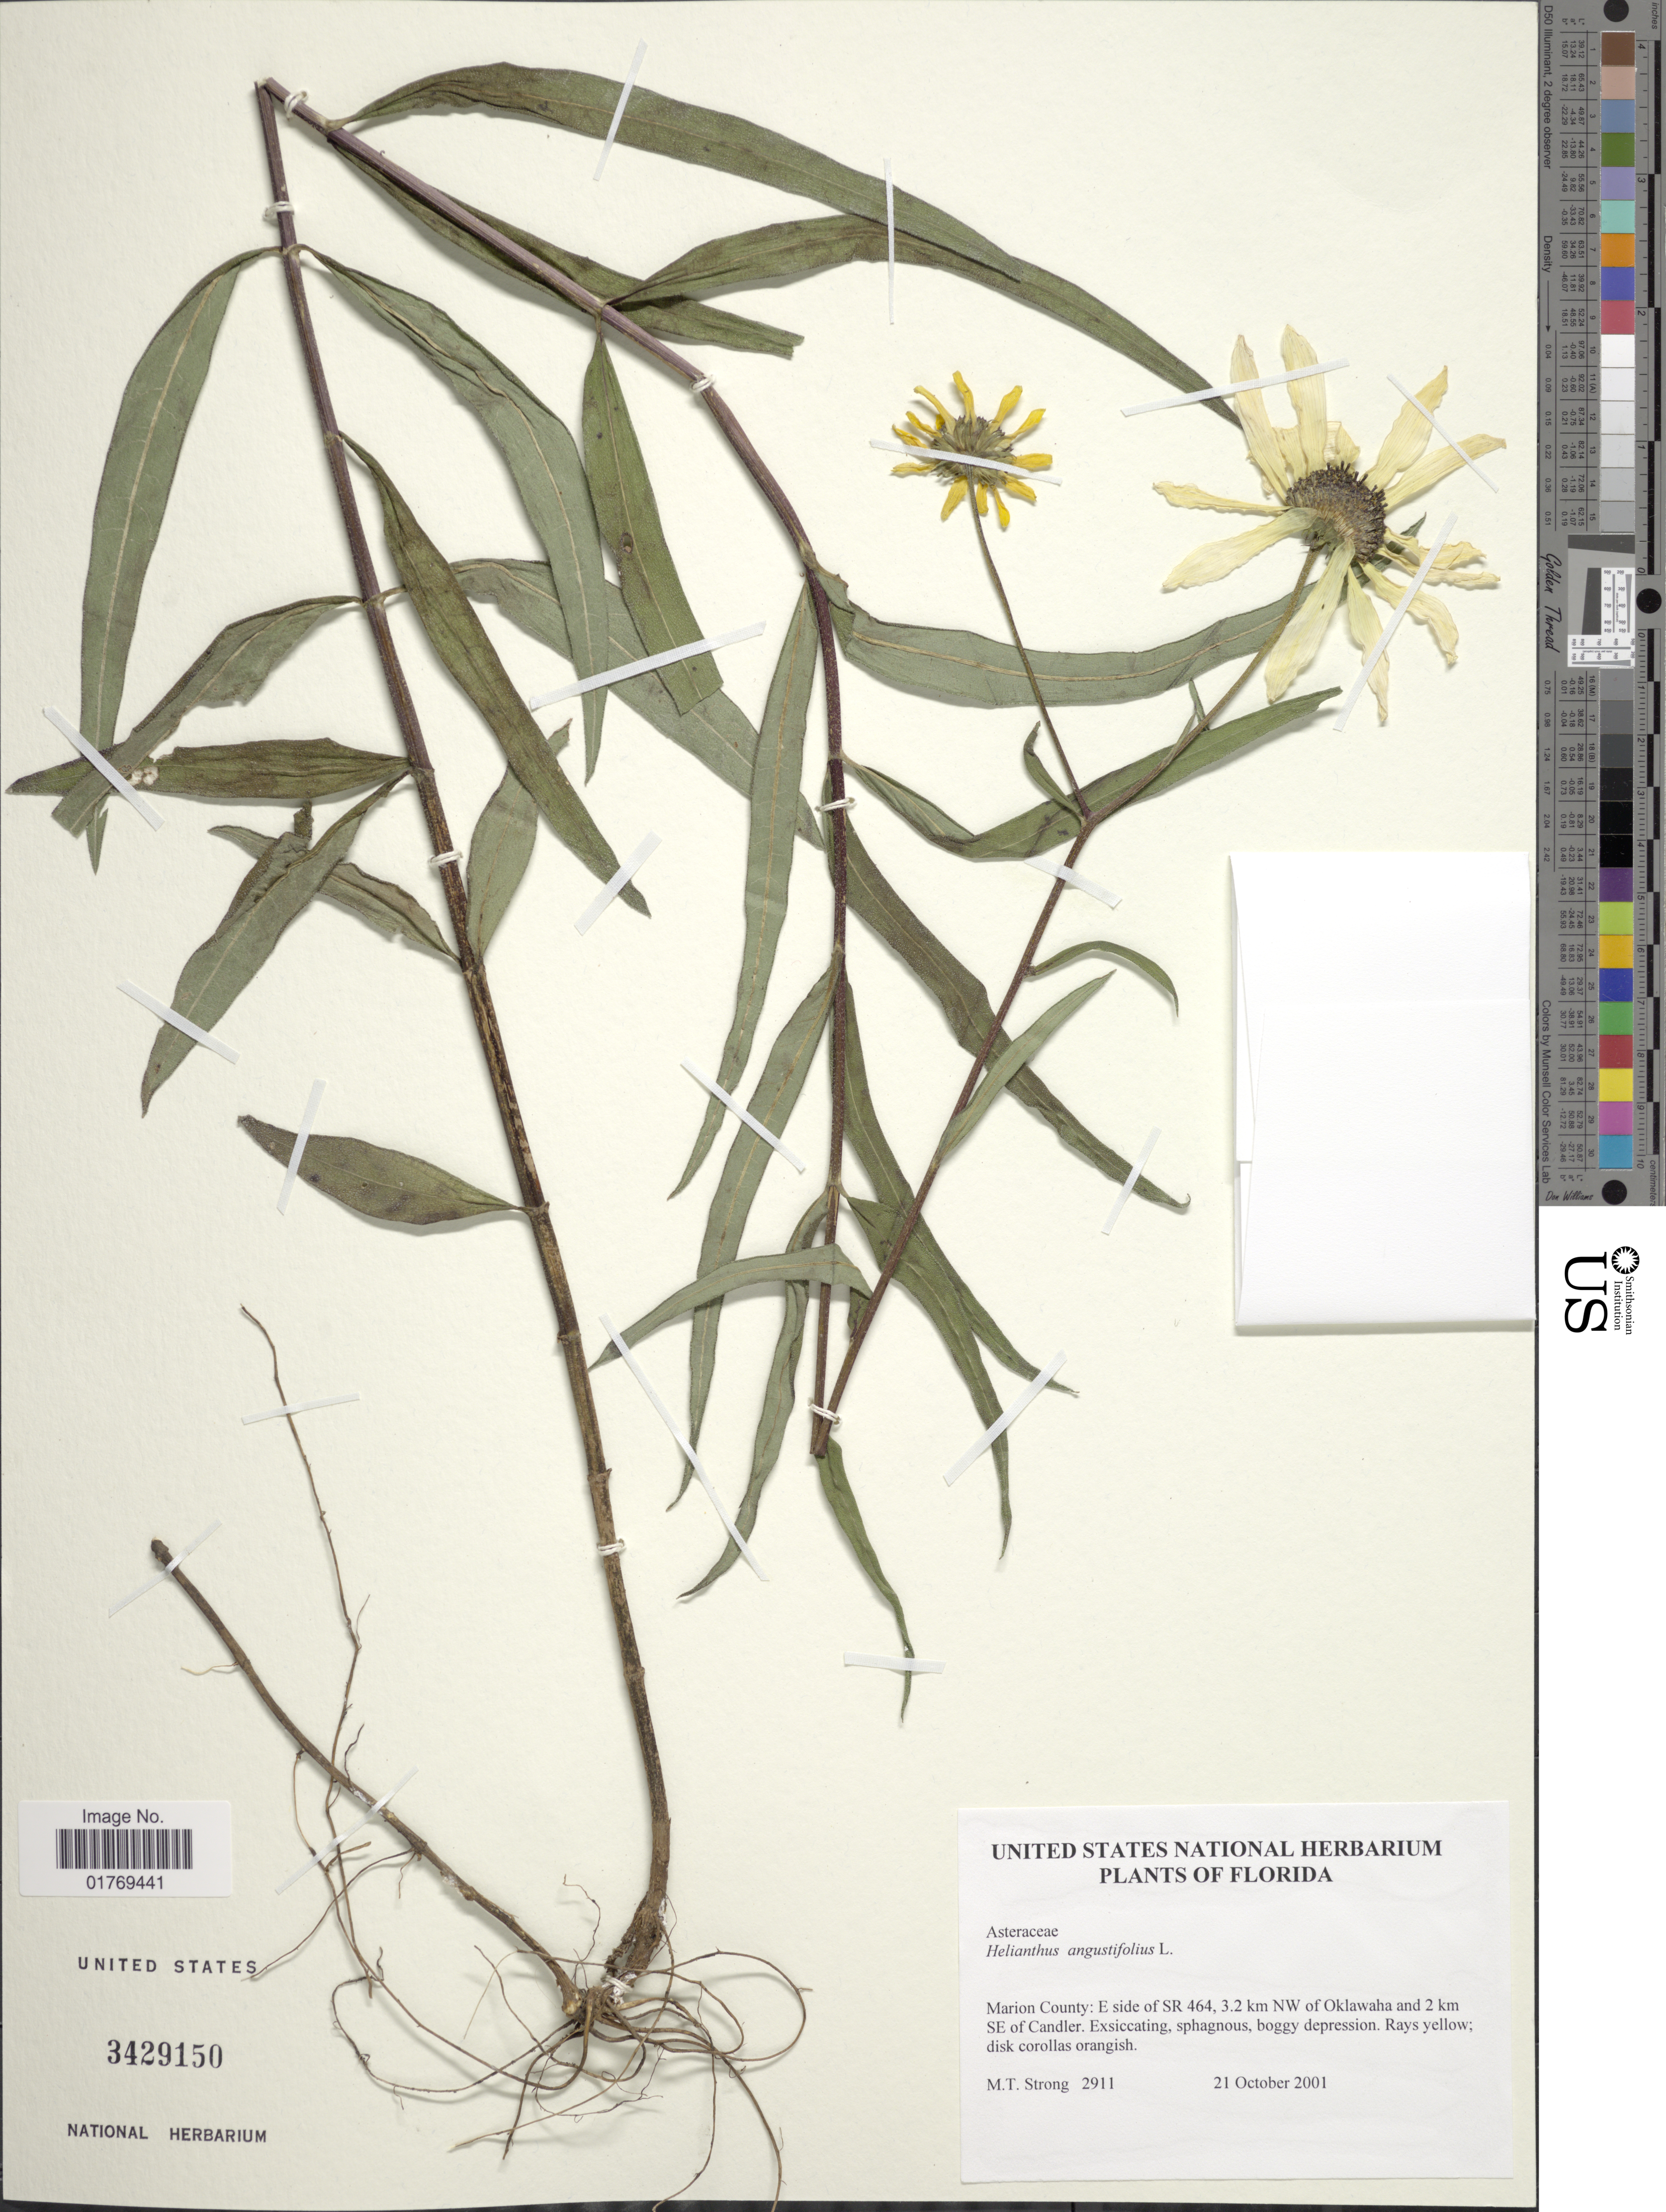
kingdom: Plantae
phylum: Tracheophyta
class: Magnoliopsida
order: Asterales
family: Asteraceae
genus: Helianthus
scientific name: Helianthus angustifolius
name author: L.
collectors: M. T. Strong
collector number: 2911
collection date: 2001-10-21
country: United States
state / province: Florida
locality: Marion County: E side of SR 464, 3.2 km NW of Oklawaha and 2 km SE of Candler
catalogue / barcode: US 3429150